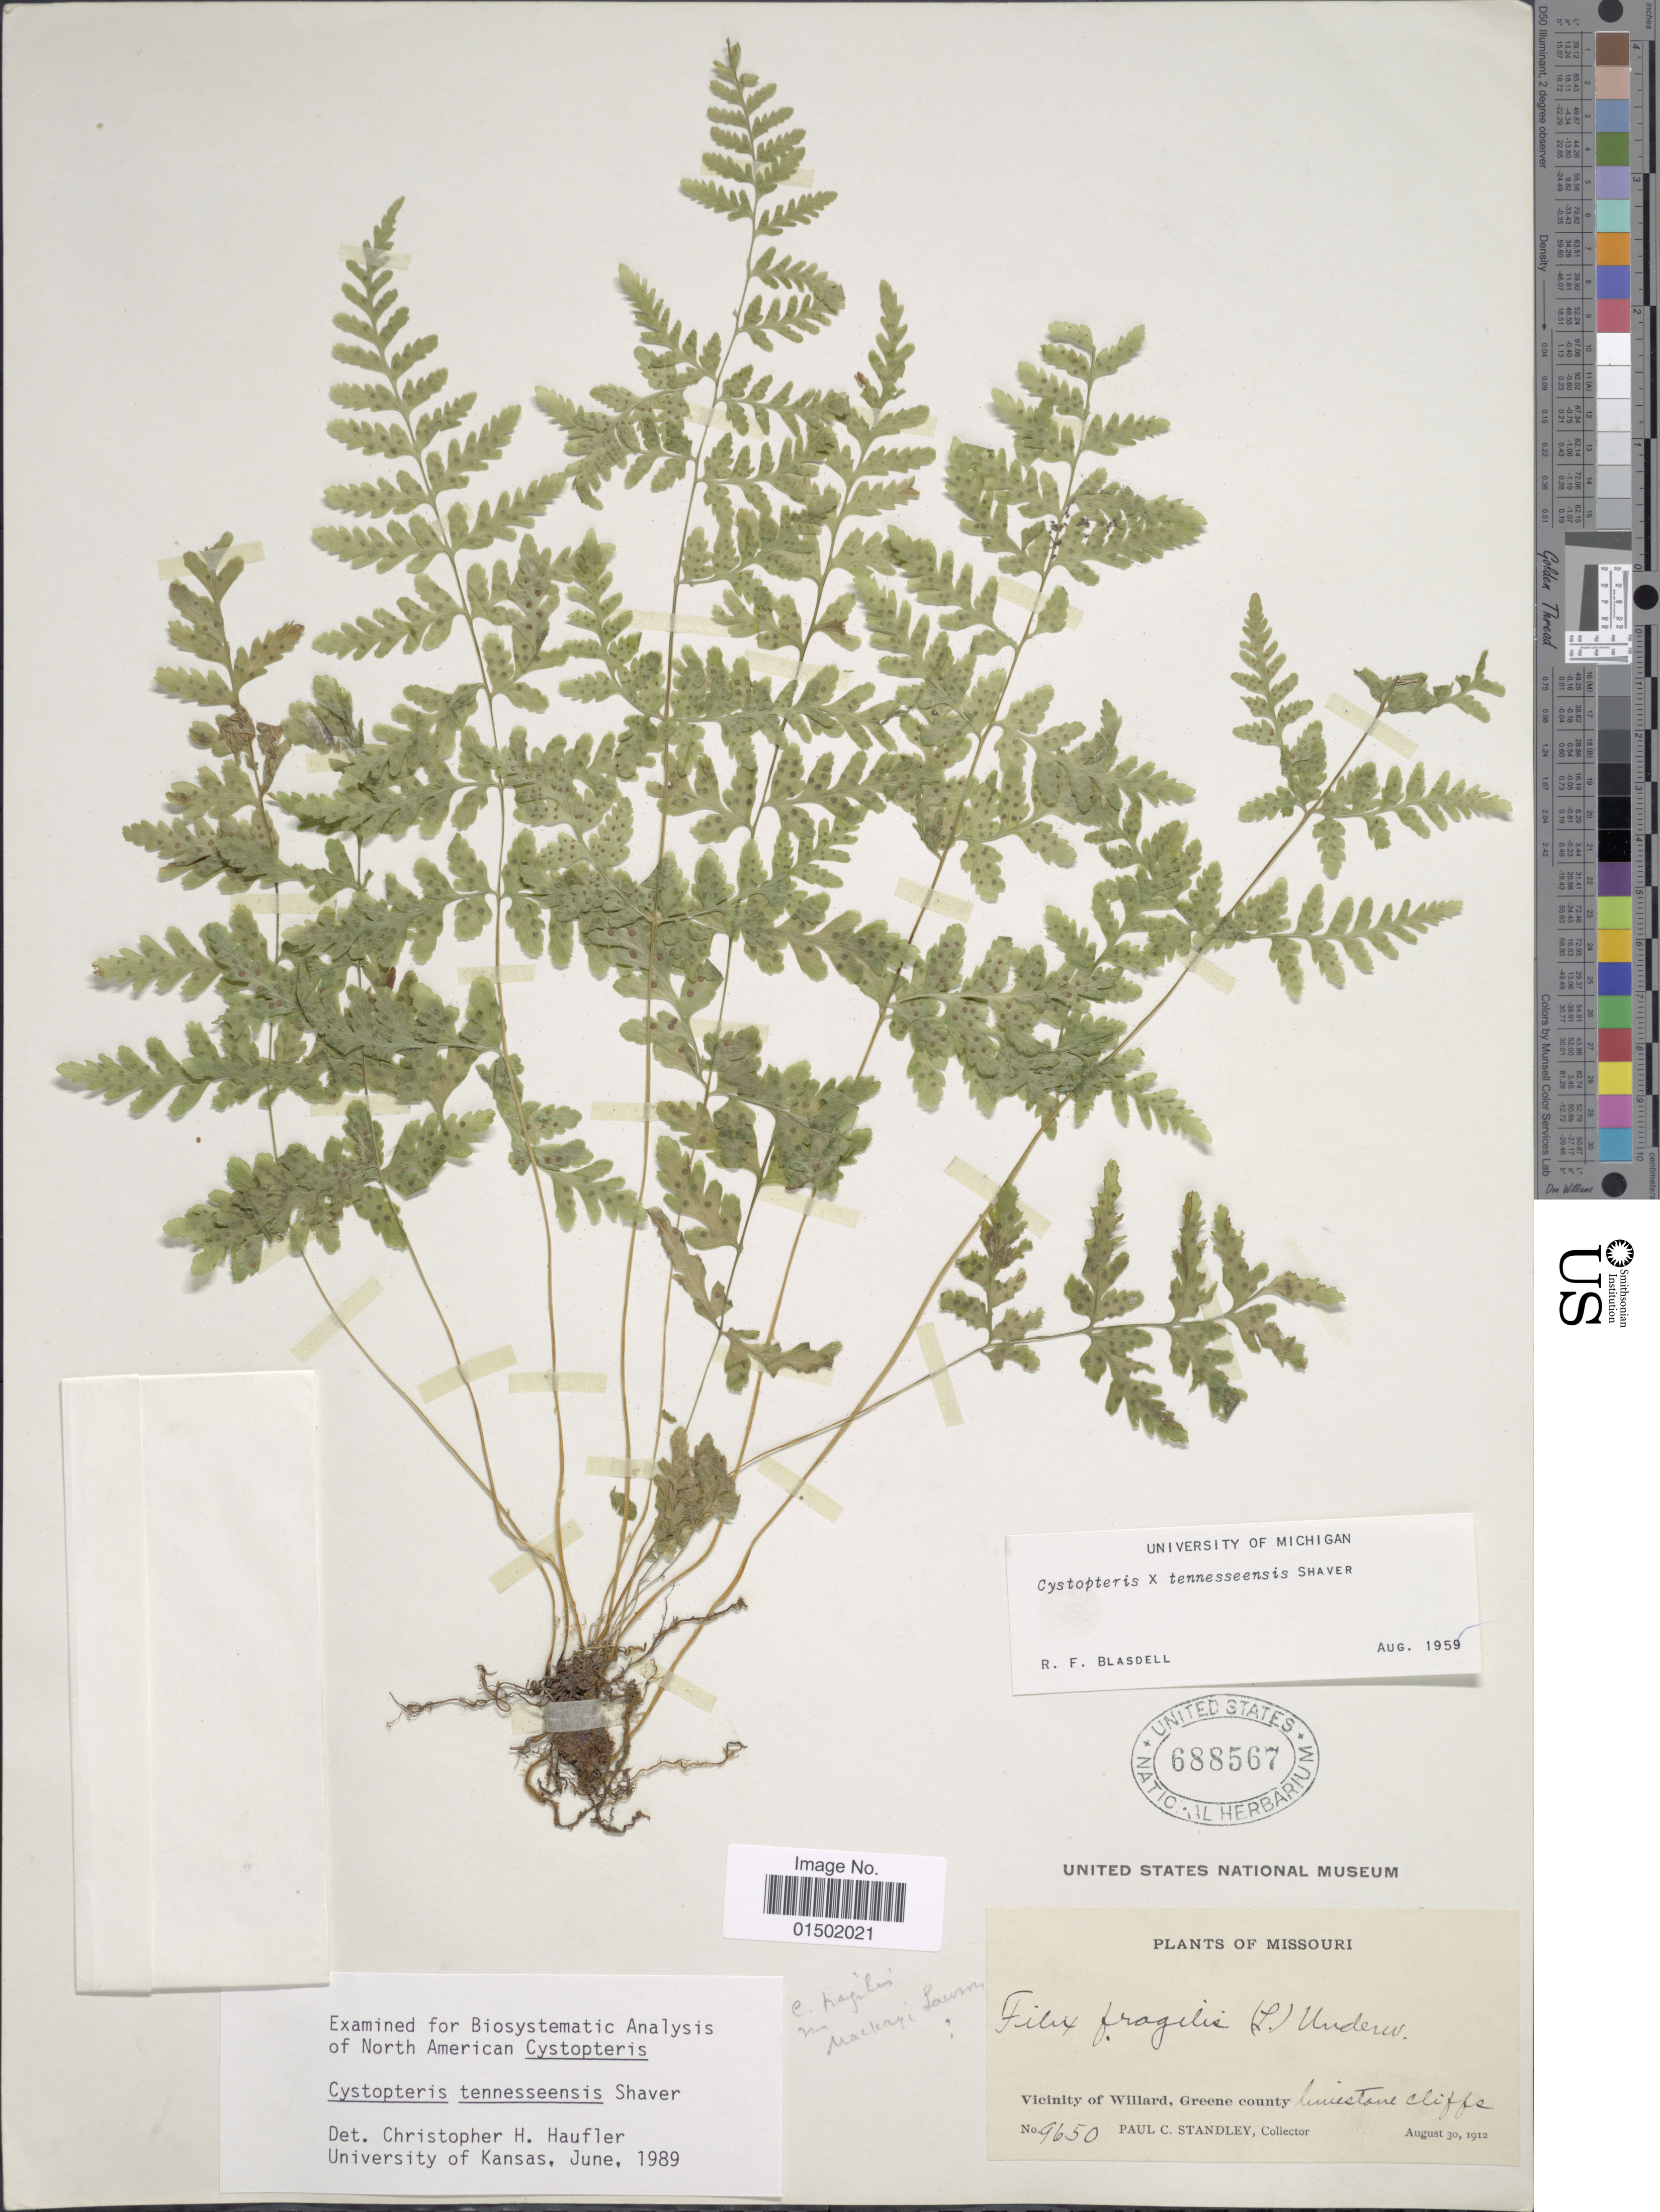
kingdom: Plantae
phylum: Tracheophyta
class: Polypodiopsida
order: Polypodiales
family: Cystopteridaceae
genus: Cystopteris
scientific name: Cystopteris tennesseensis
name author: Shaver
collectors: P. C. Standley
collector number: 9650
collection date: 1912-08-30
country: United States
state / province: Missouri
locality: Vicinity of Willard, Greene County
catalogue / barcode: US 688567